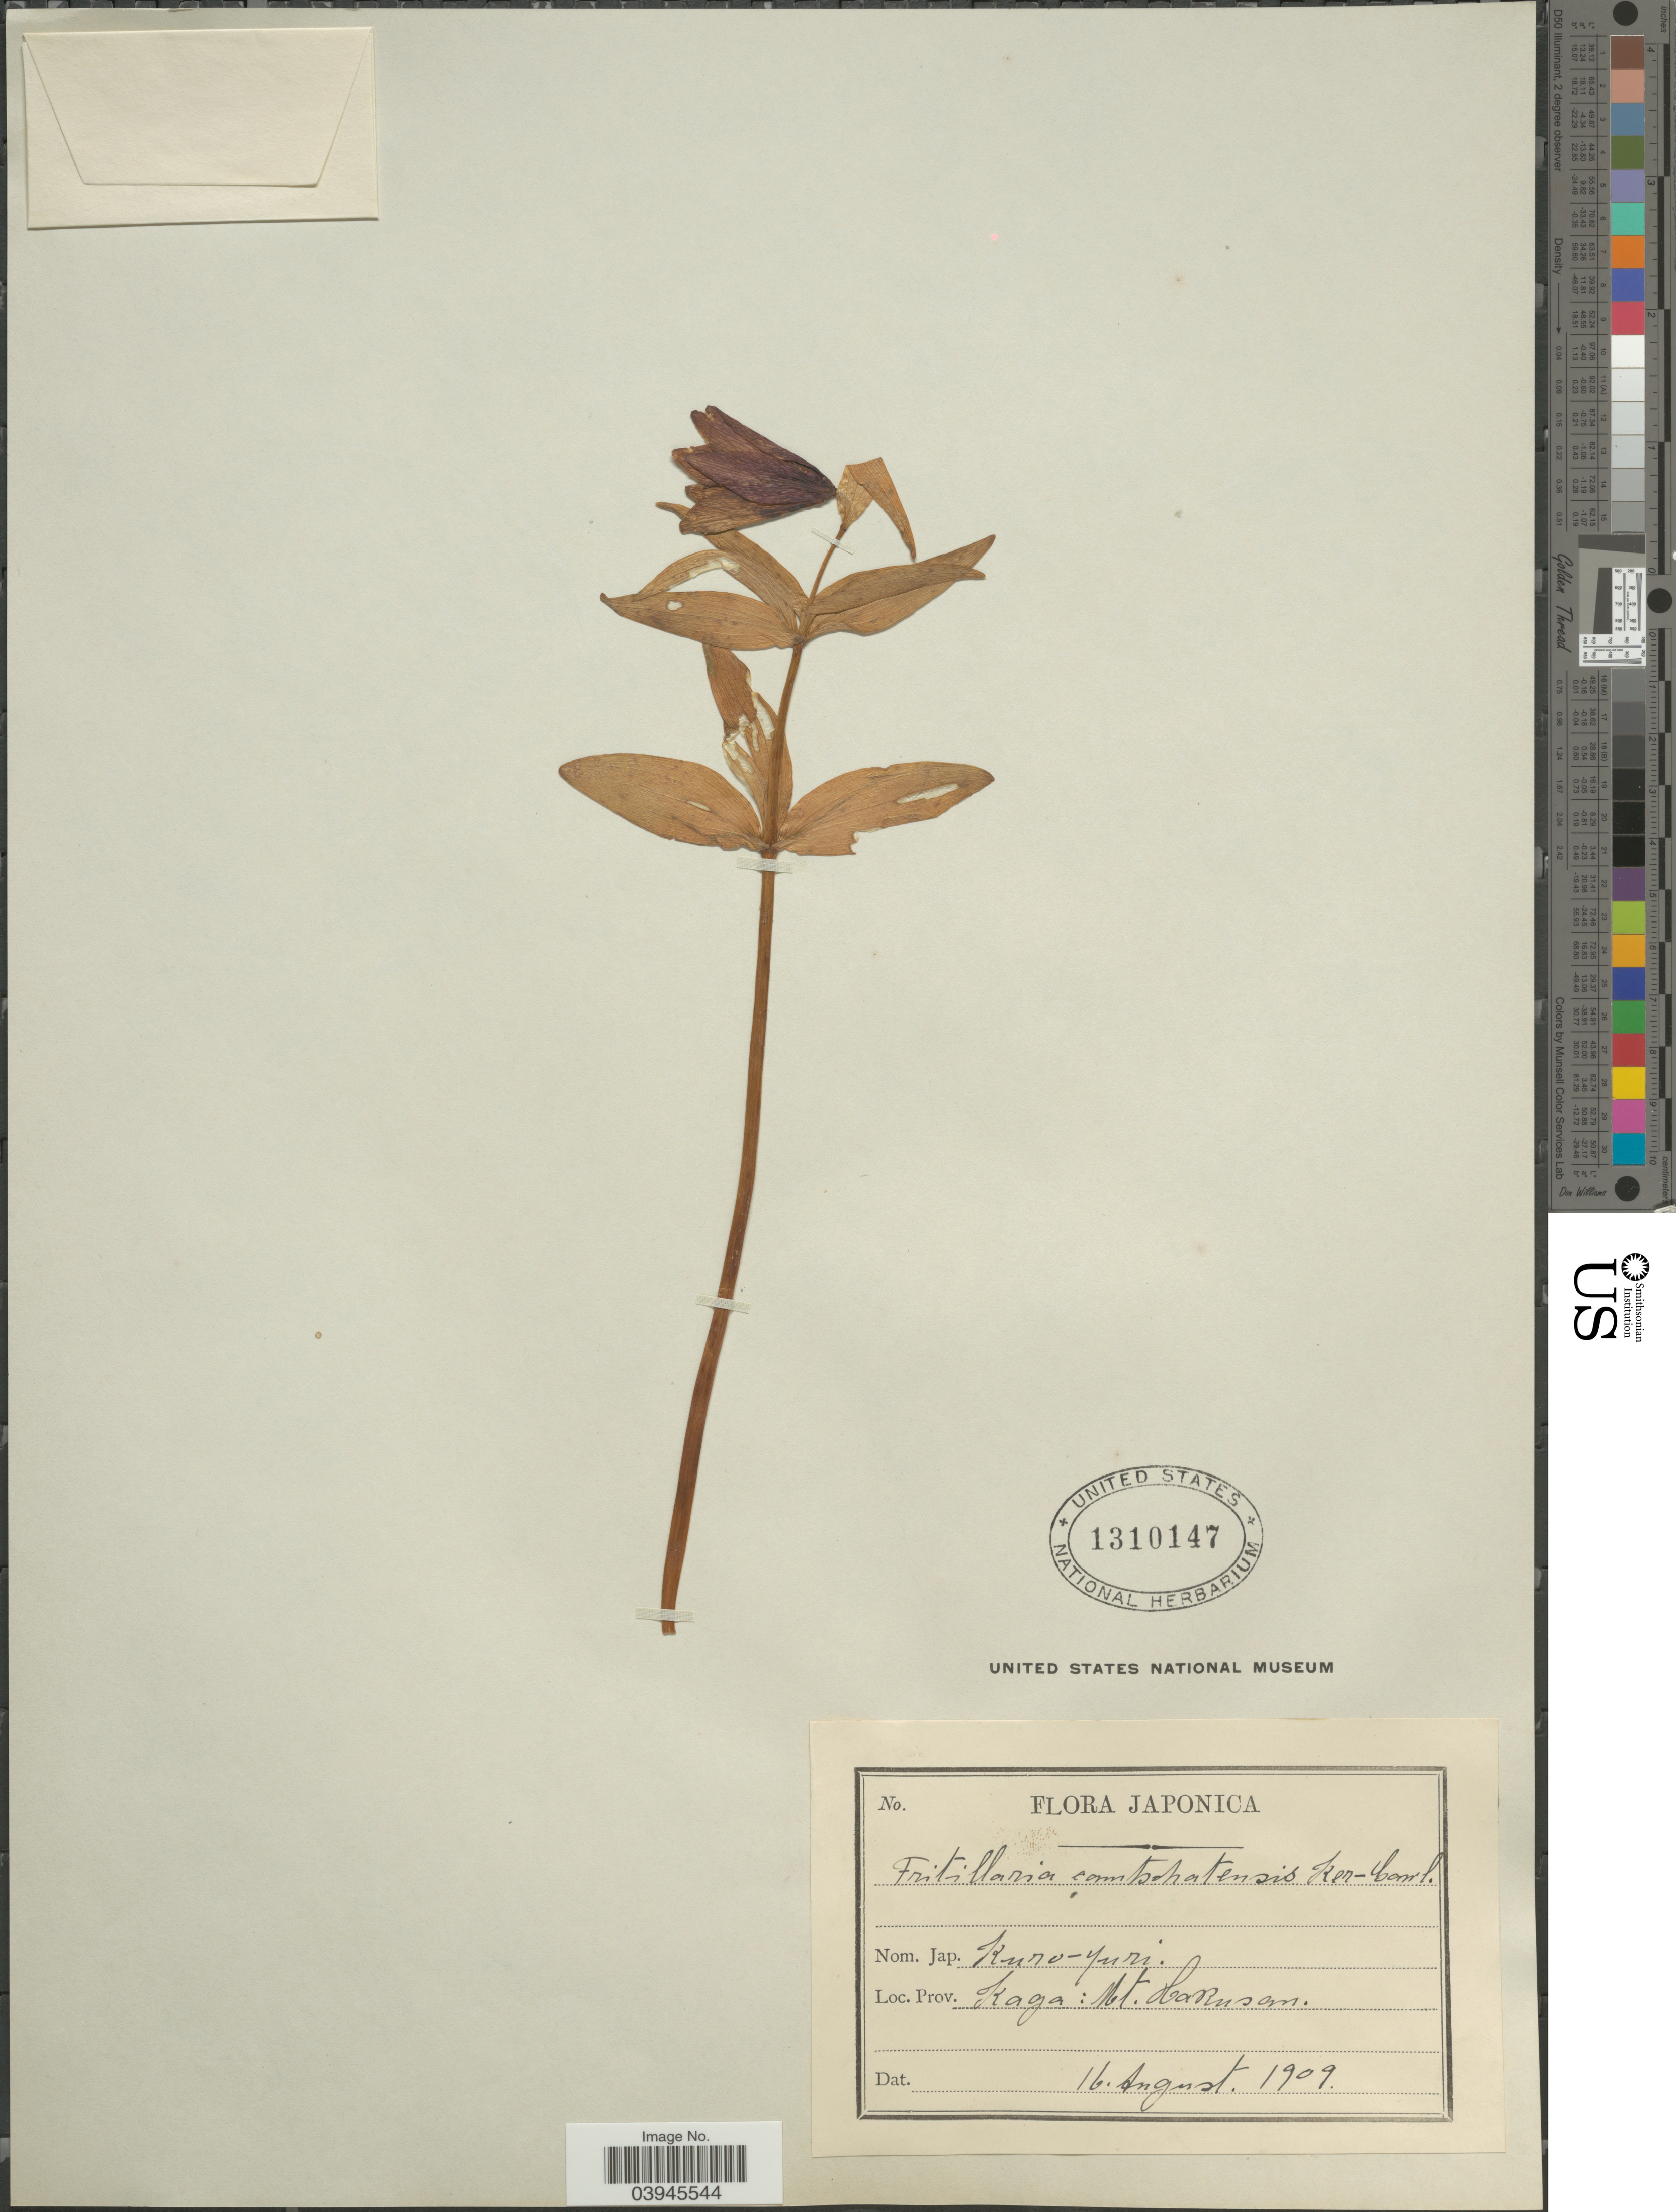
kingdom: Plantae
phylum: Tracheophyta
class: Liliopsida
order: Liliales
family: Liliaceae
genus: Fritillaria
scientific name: Fritillaria camschatcensis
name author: (L.) Ker Gawl.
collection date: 1909-08-16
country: Japan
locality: Kaga: Mt. Harusan.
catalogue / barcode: US 1310147